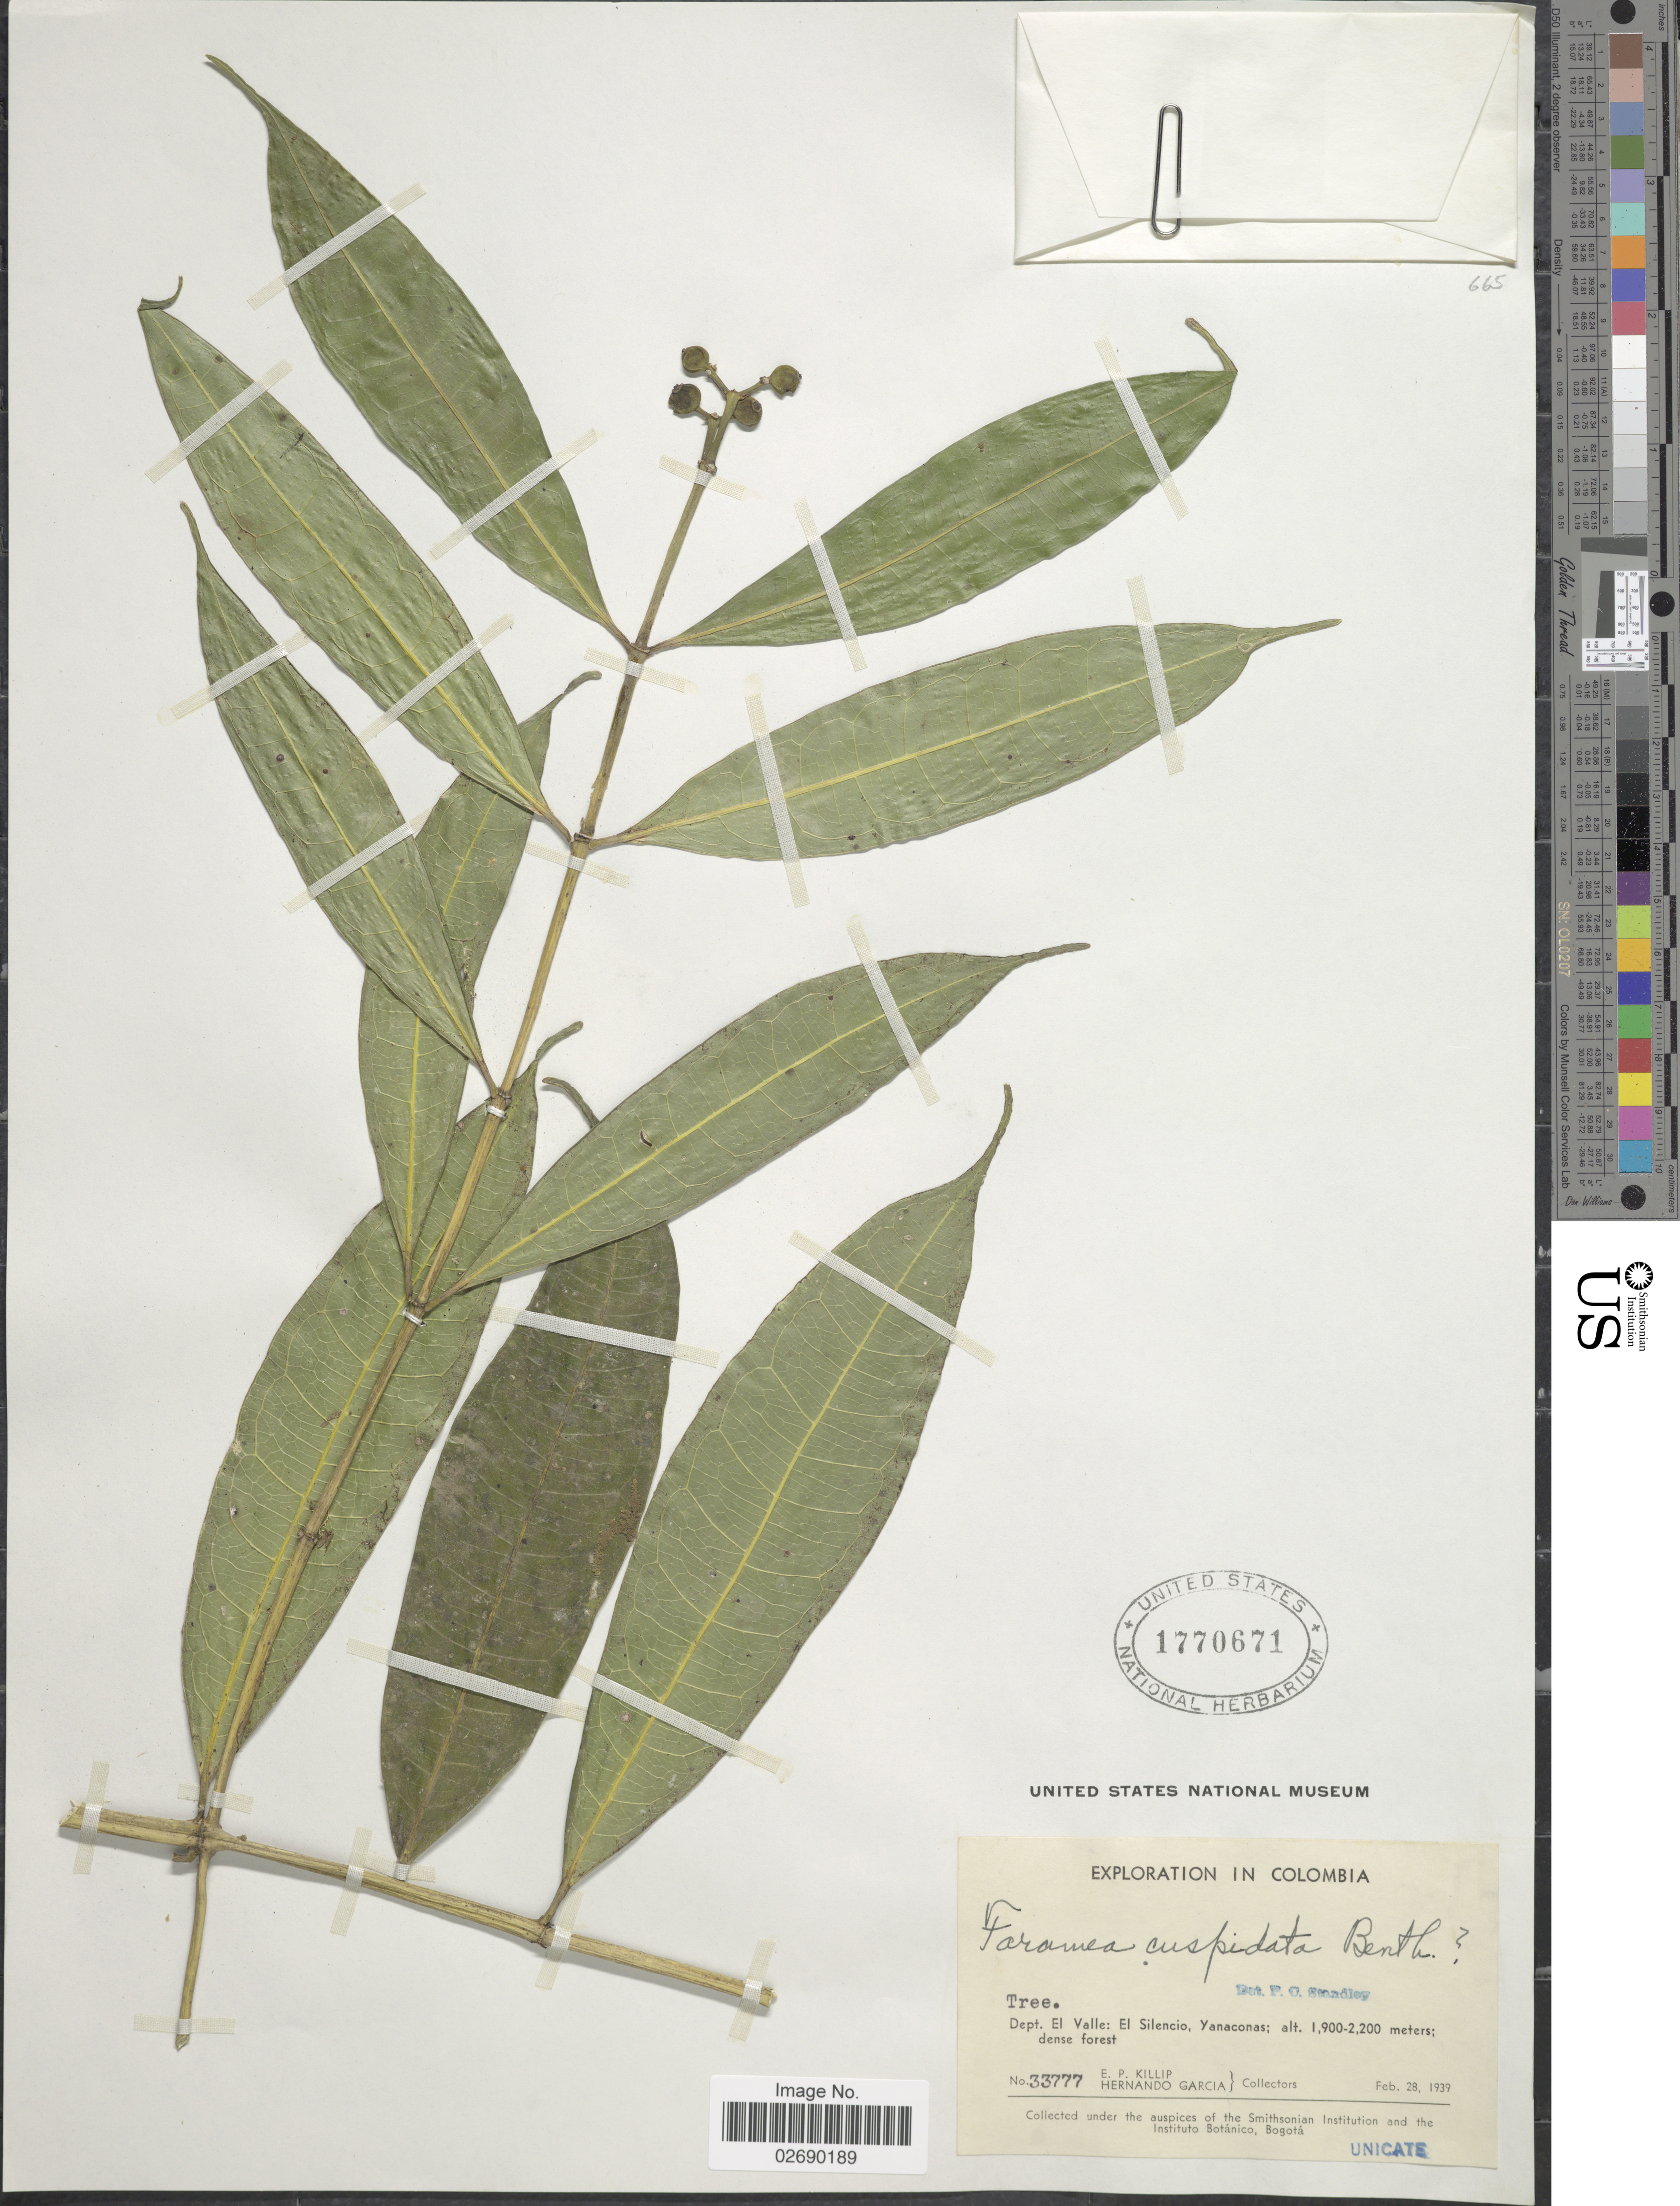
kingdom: Plantae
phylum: Tracheophyta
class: Magnoliopsida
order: Gentianales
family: Rubiaceae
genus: Faramea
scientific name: Faramea cuspidata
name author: Benth.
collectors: E. P. Killip & H. Garcia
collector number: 33777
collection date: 1939-02-28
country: Colombia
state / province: Valle del Cauca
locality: Dept. El Valle: El Silencio, Yanaconas; dense forest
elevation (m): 1900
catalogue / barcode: US 1770671